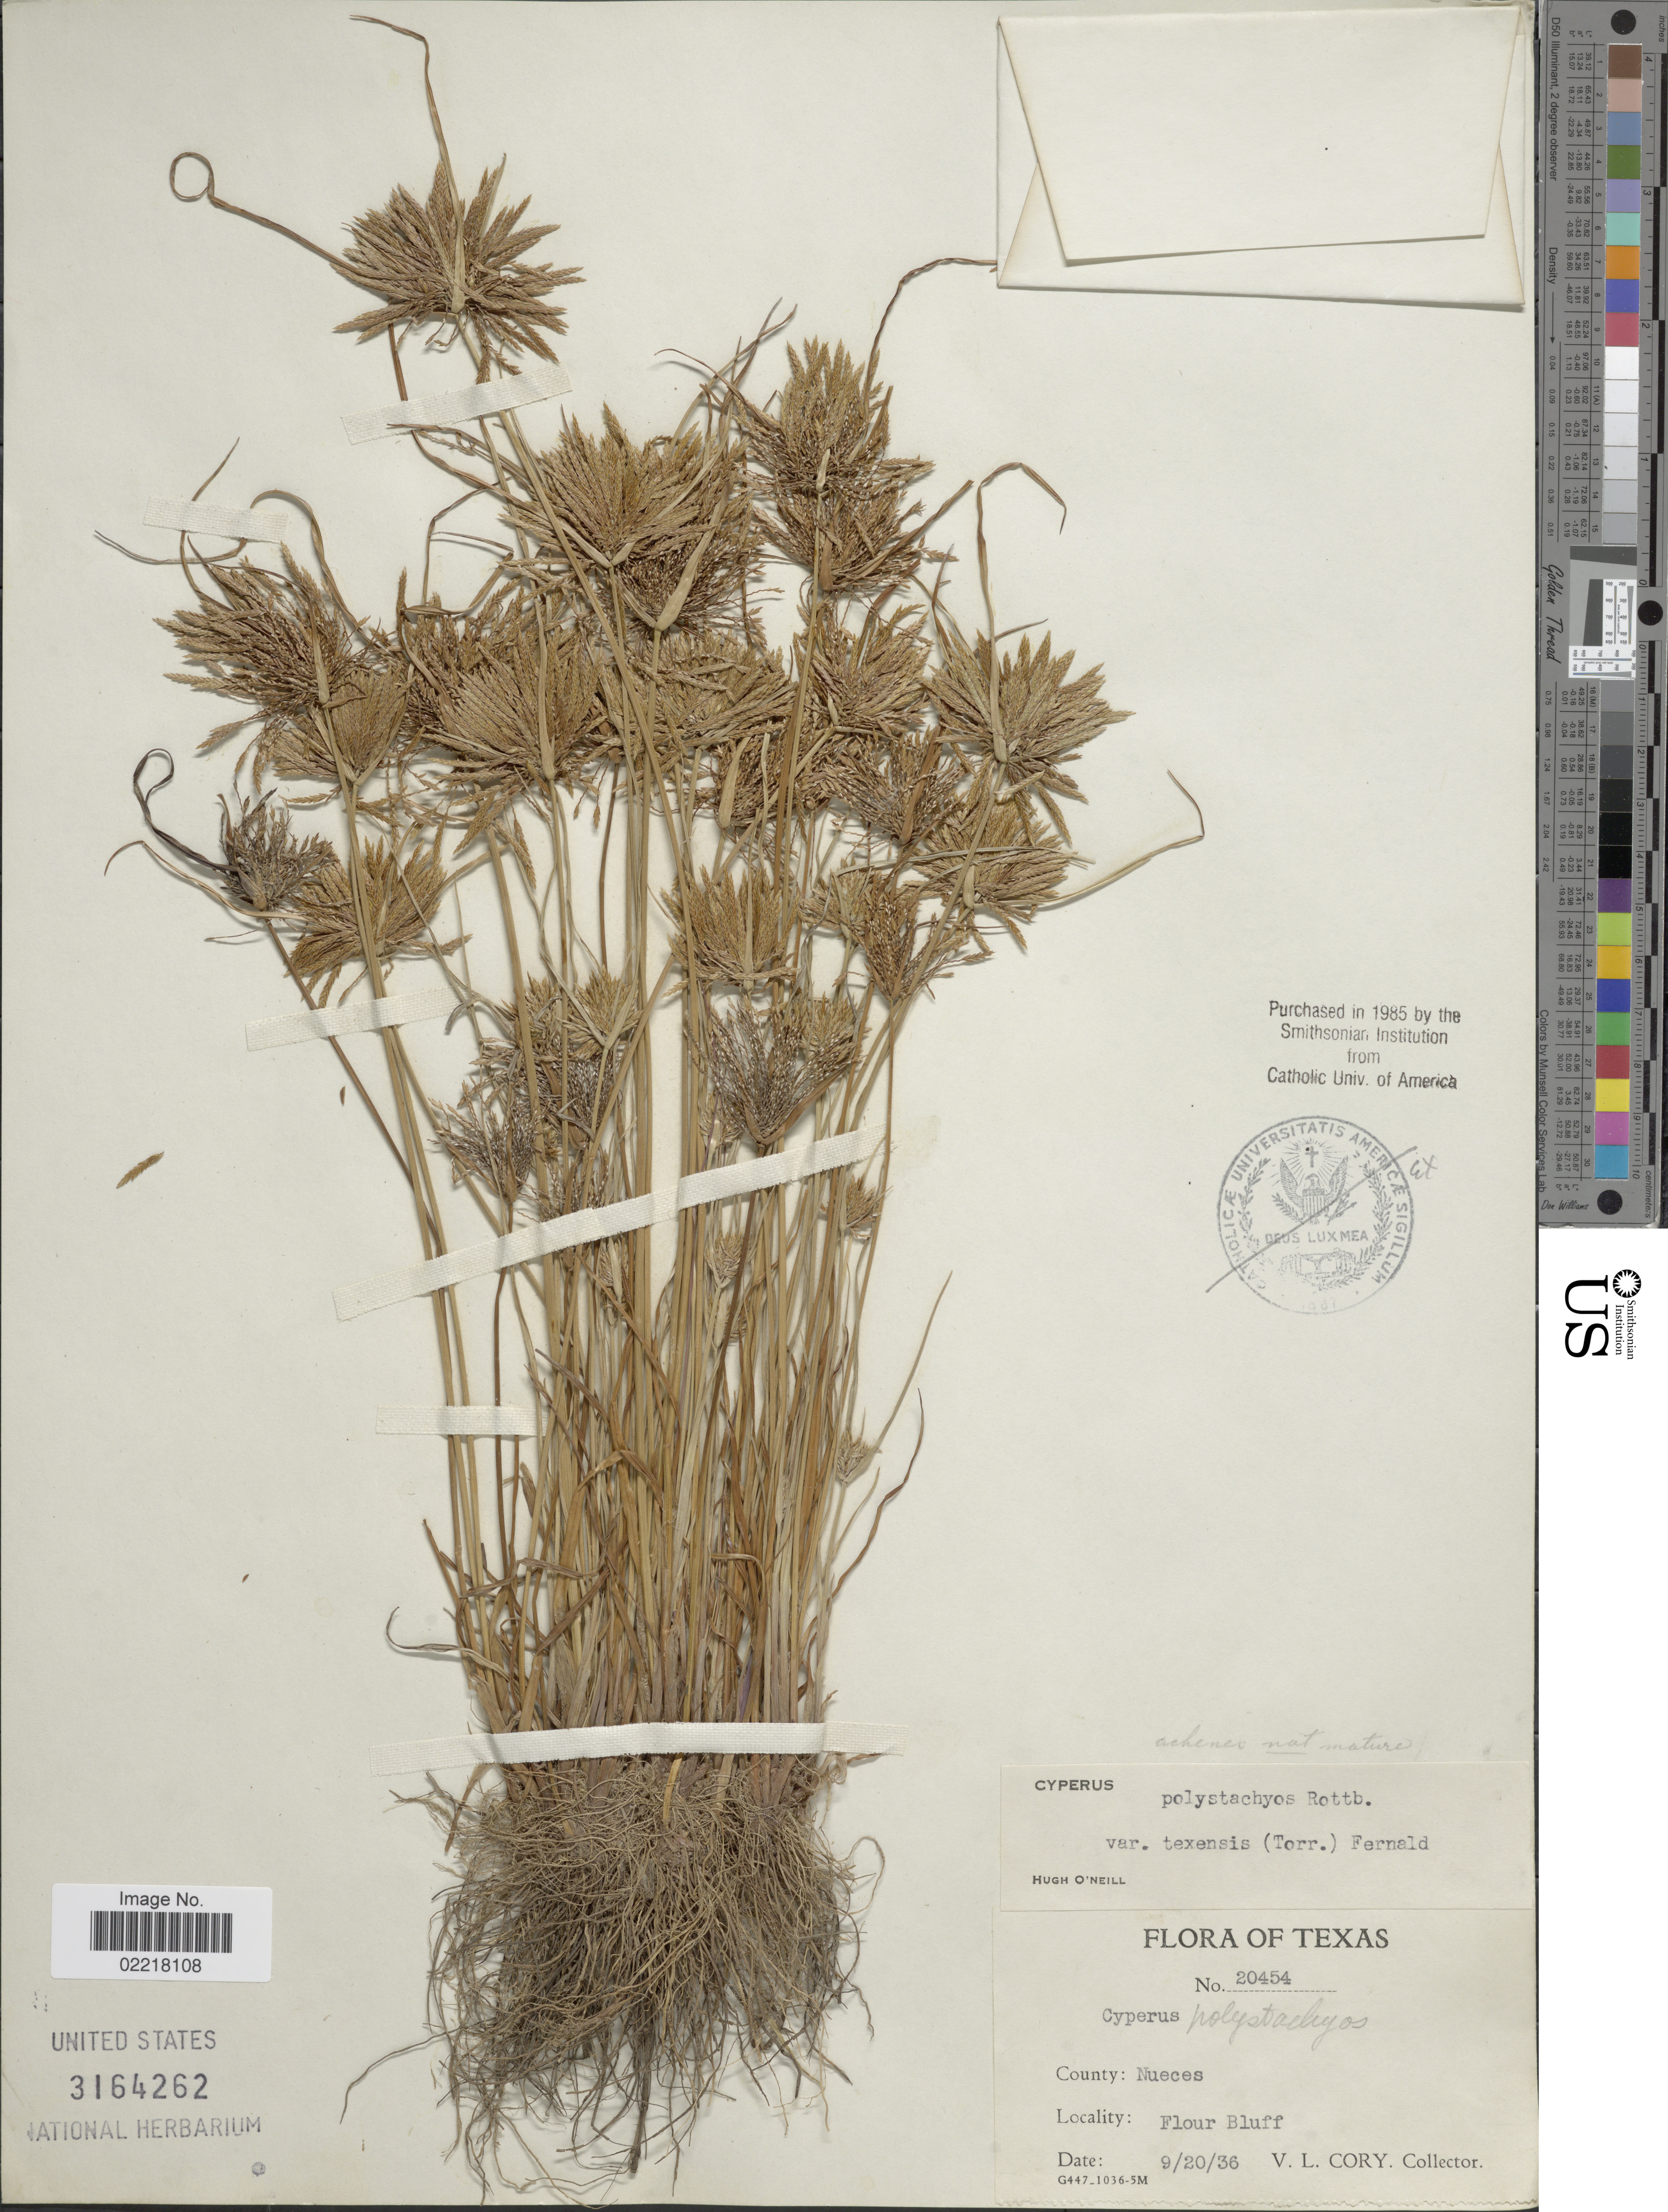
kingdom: Plantae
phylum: Tracheophyta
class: Liliopsida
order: Poales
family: Cyperaceae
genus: Cyperus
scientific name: Cyperus polystachyos var. texensis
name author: (Torr.) Fernald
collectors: V. Cory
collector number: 20454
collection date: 1936-09-20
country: United States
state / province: Texas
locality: County: Nueces. Flour Bluff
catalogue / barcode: US 3164262